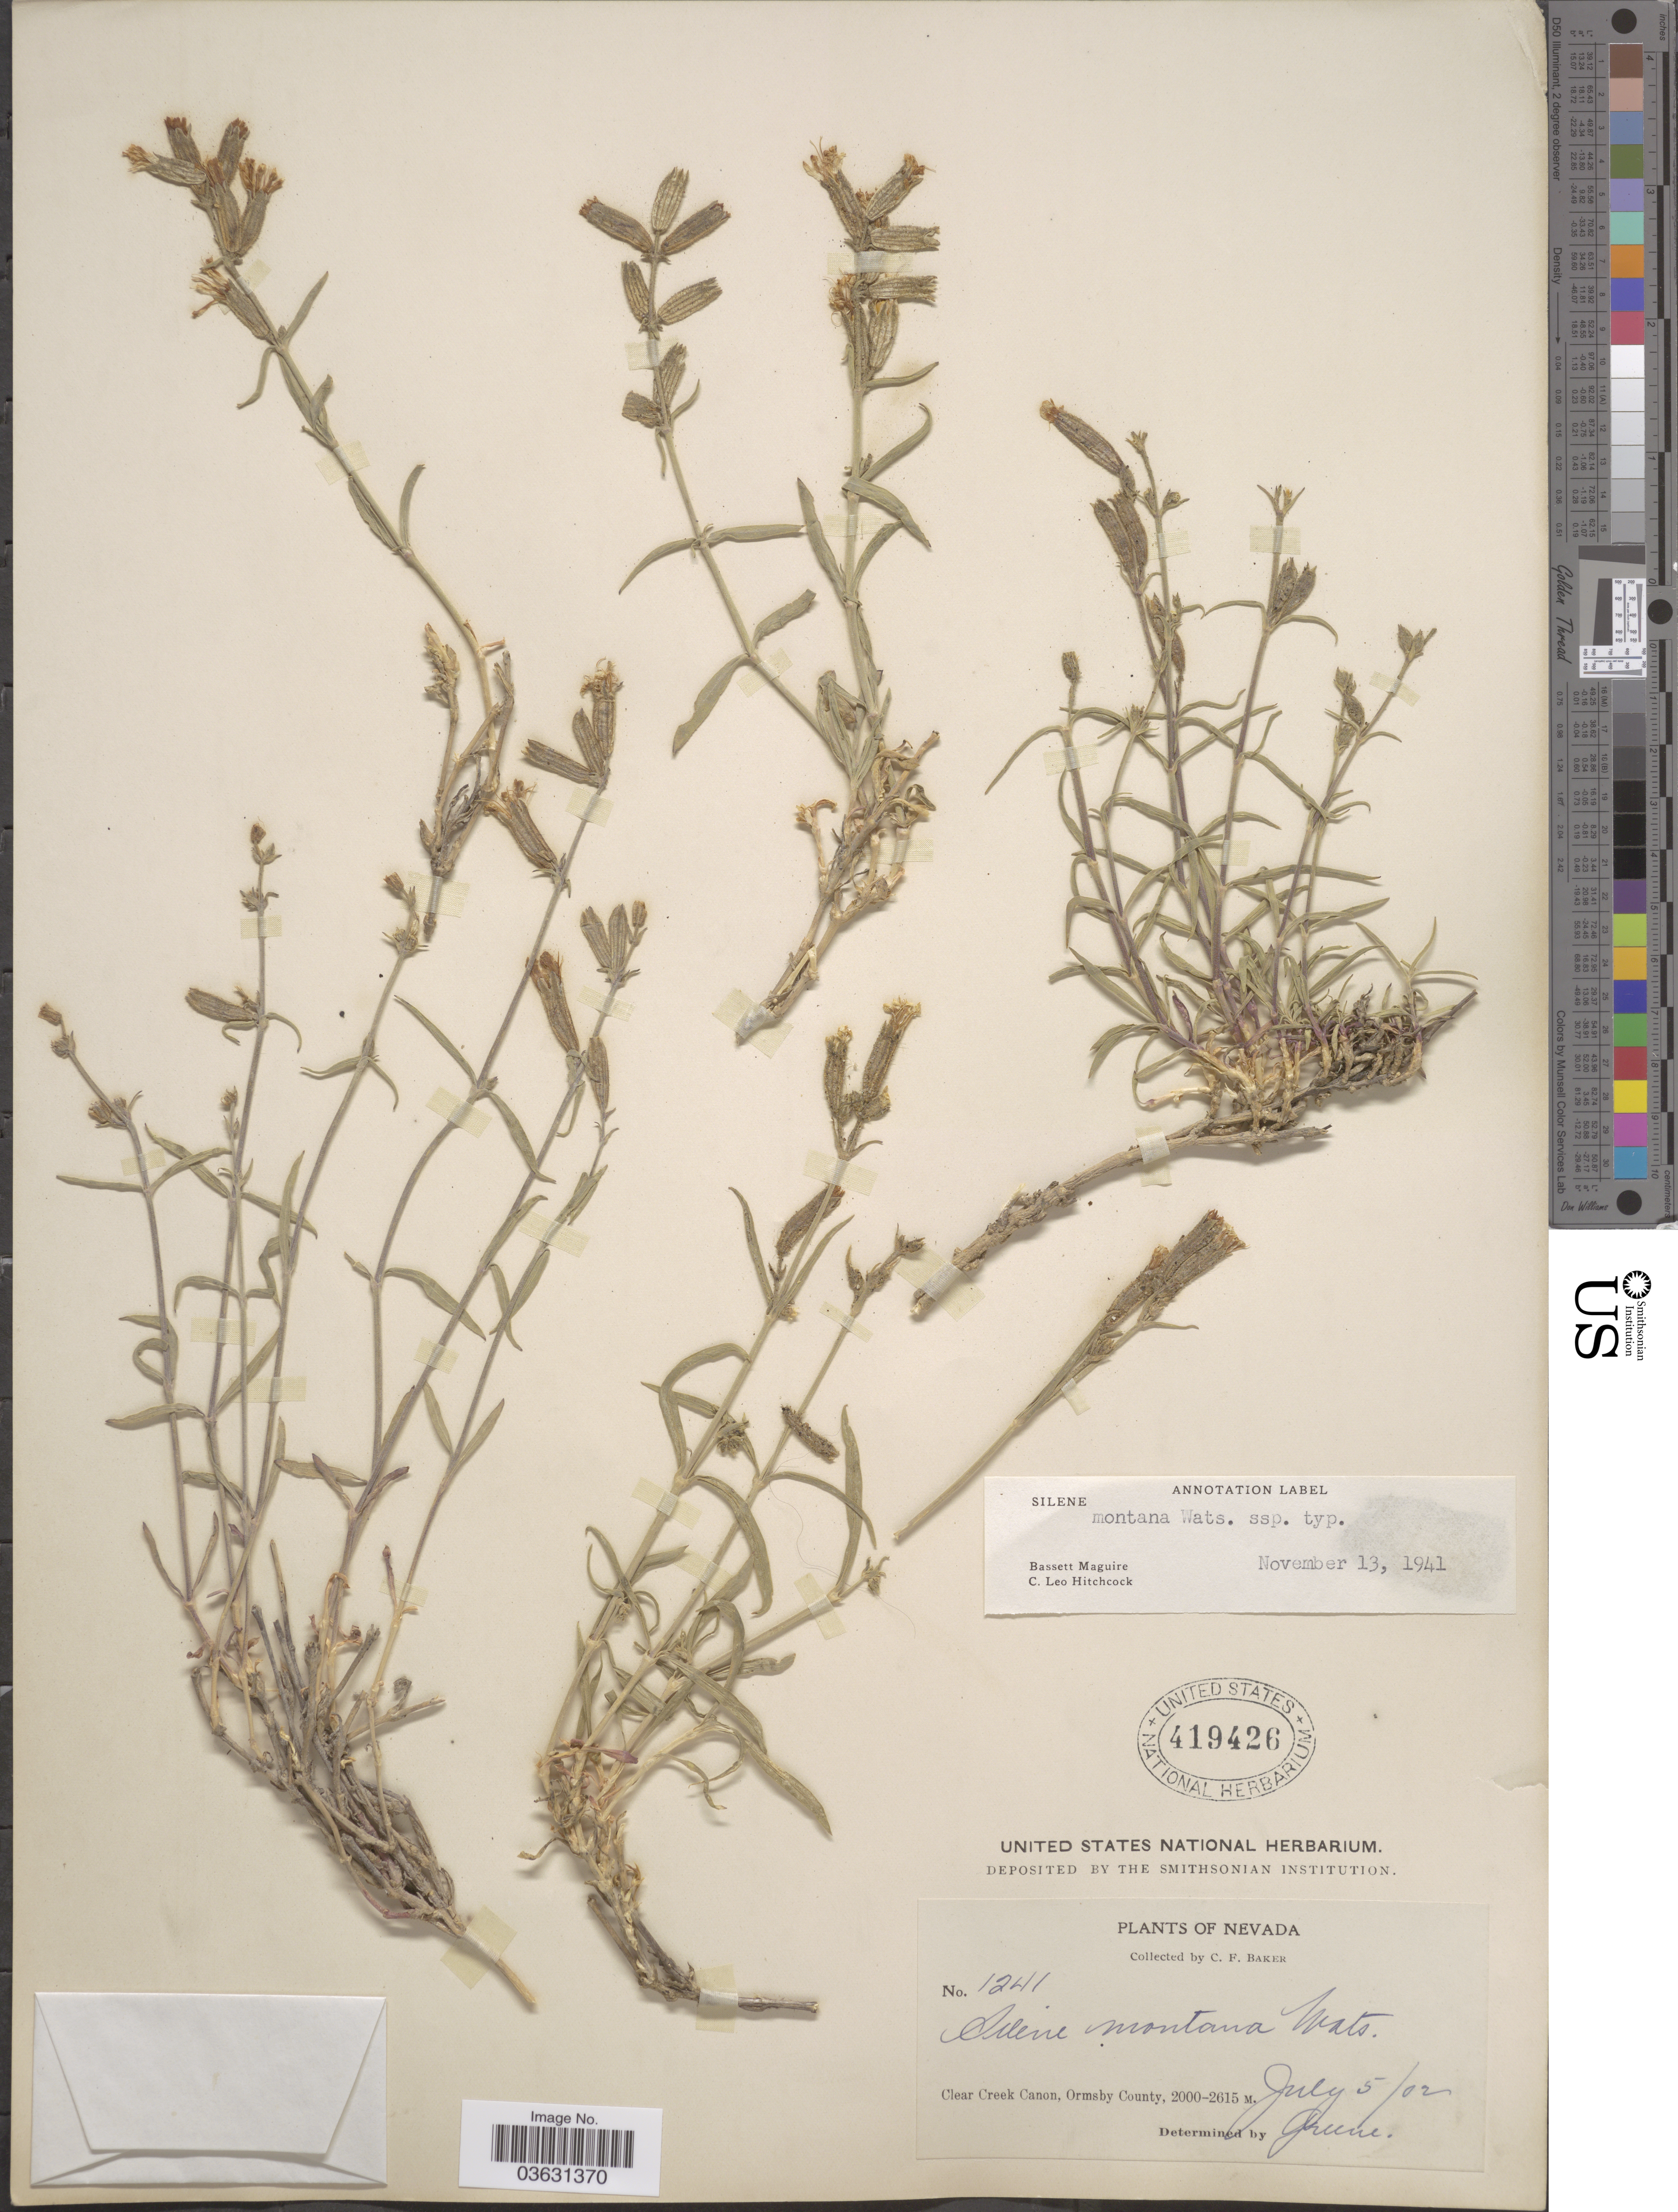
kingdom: Plantae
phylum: Tracheophyta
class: Magnoliopsida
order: Caryophyllales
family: Caryophyllaceae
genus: Silene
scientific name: Silene montana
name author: Arrond.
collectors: C. F. Baker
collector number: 1241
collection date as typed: Transcribed d/m/y: 5/7/2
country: United States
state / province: Nevada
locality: Clear Creek Canon, Ormsby County.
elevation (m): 2000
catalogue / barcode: US 419426